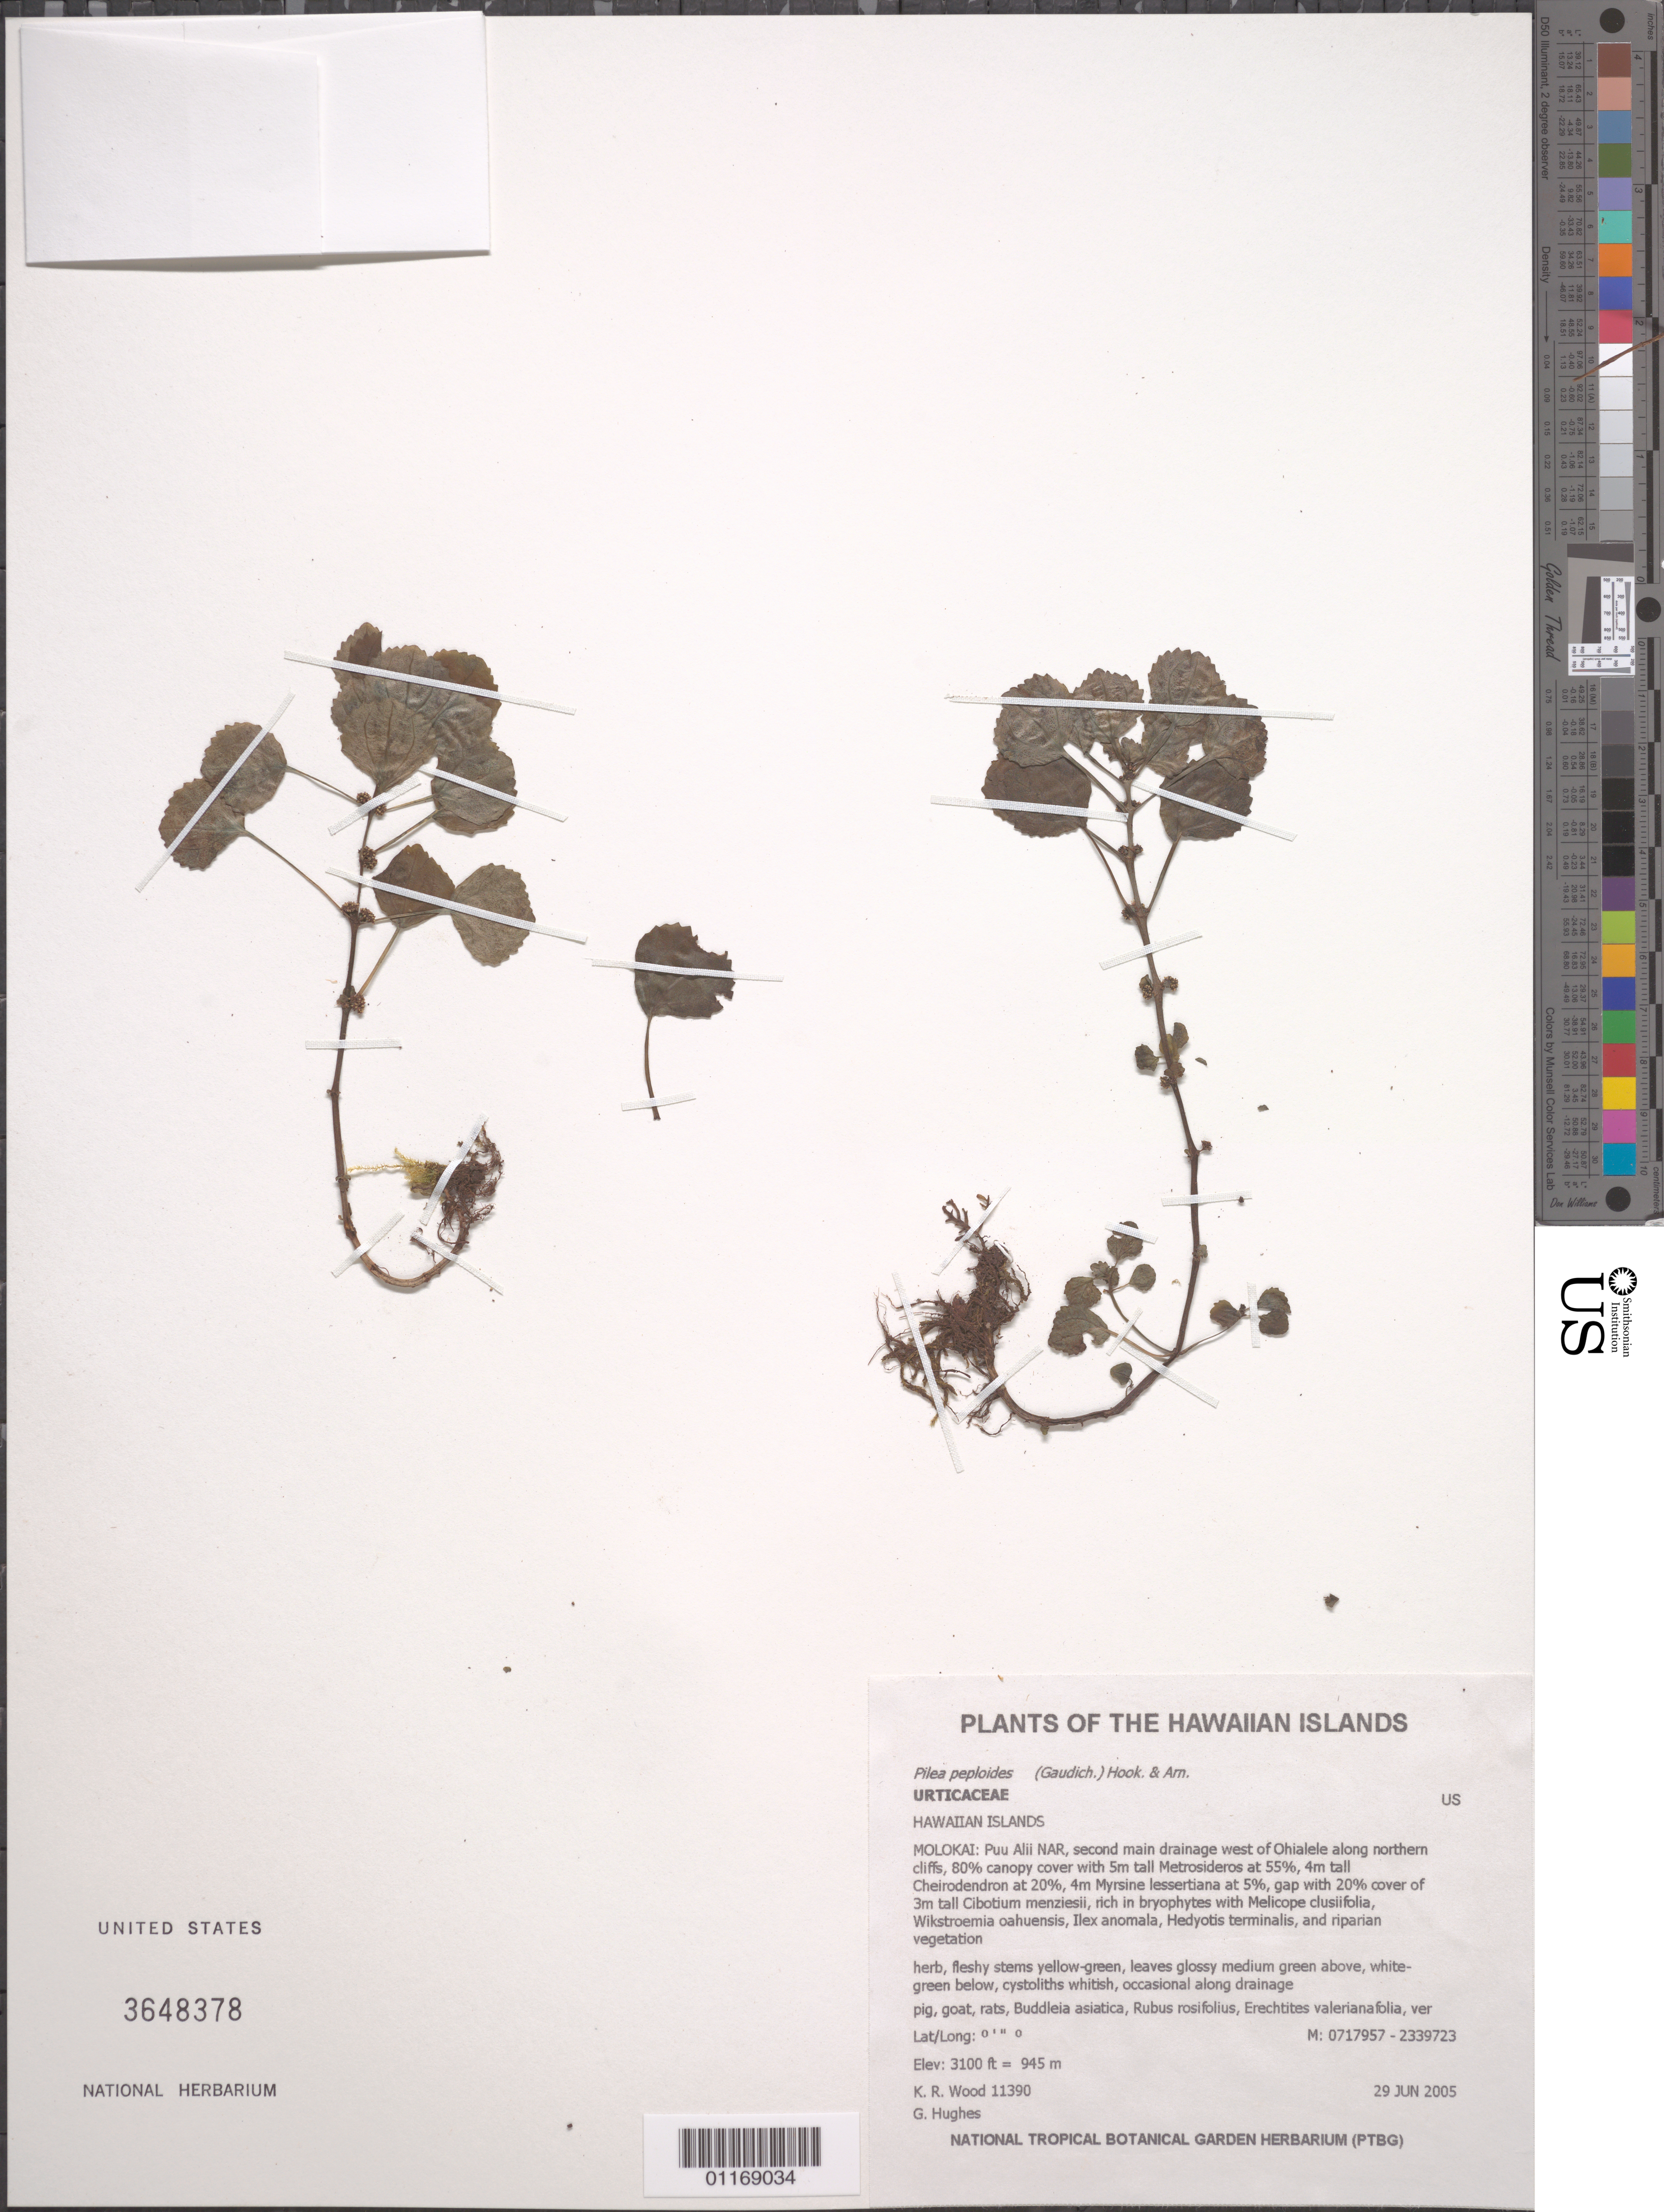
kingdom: Plantae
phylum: Tracheophyta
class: Magnoliopsida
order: Rosales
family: Urticaceae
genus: Pilea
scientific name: Pilea peploides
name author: (Gaudich.) Hook. & Arn.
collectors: K. R. Wood & G. Hughes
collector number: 11390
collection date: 2005-06-29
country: United States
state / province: Hawaii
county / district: Maui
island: Moloka'i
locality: Pu'u Ali'i NAR, second main drainage west of Ohialele along northern cliffs.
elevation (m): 945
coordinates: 0717957, 2339723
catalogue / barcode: US 3648378